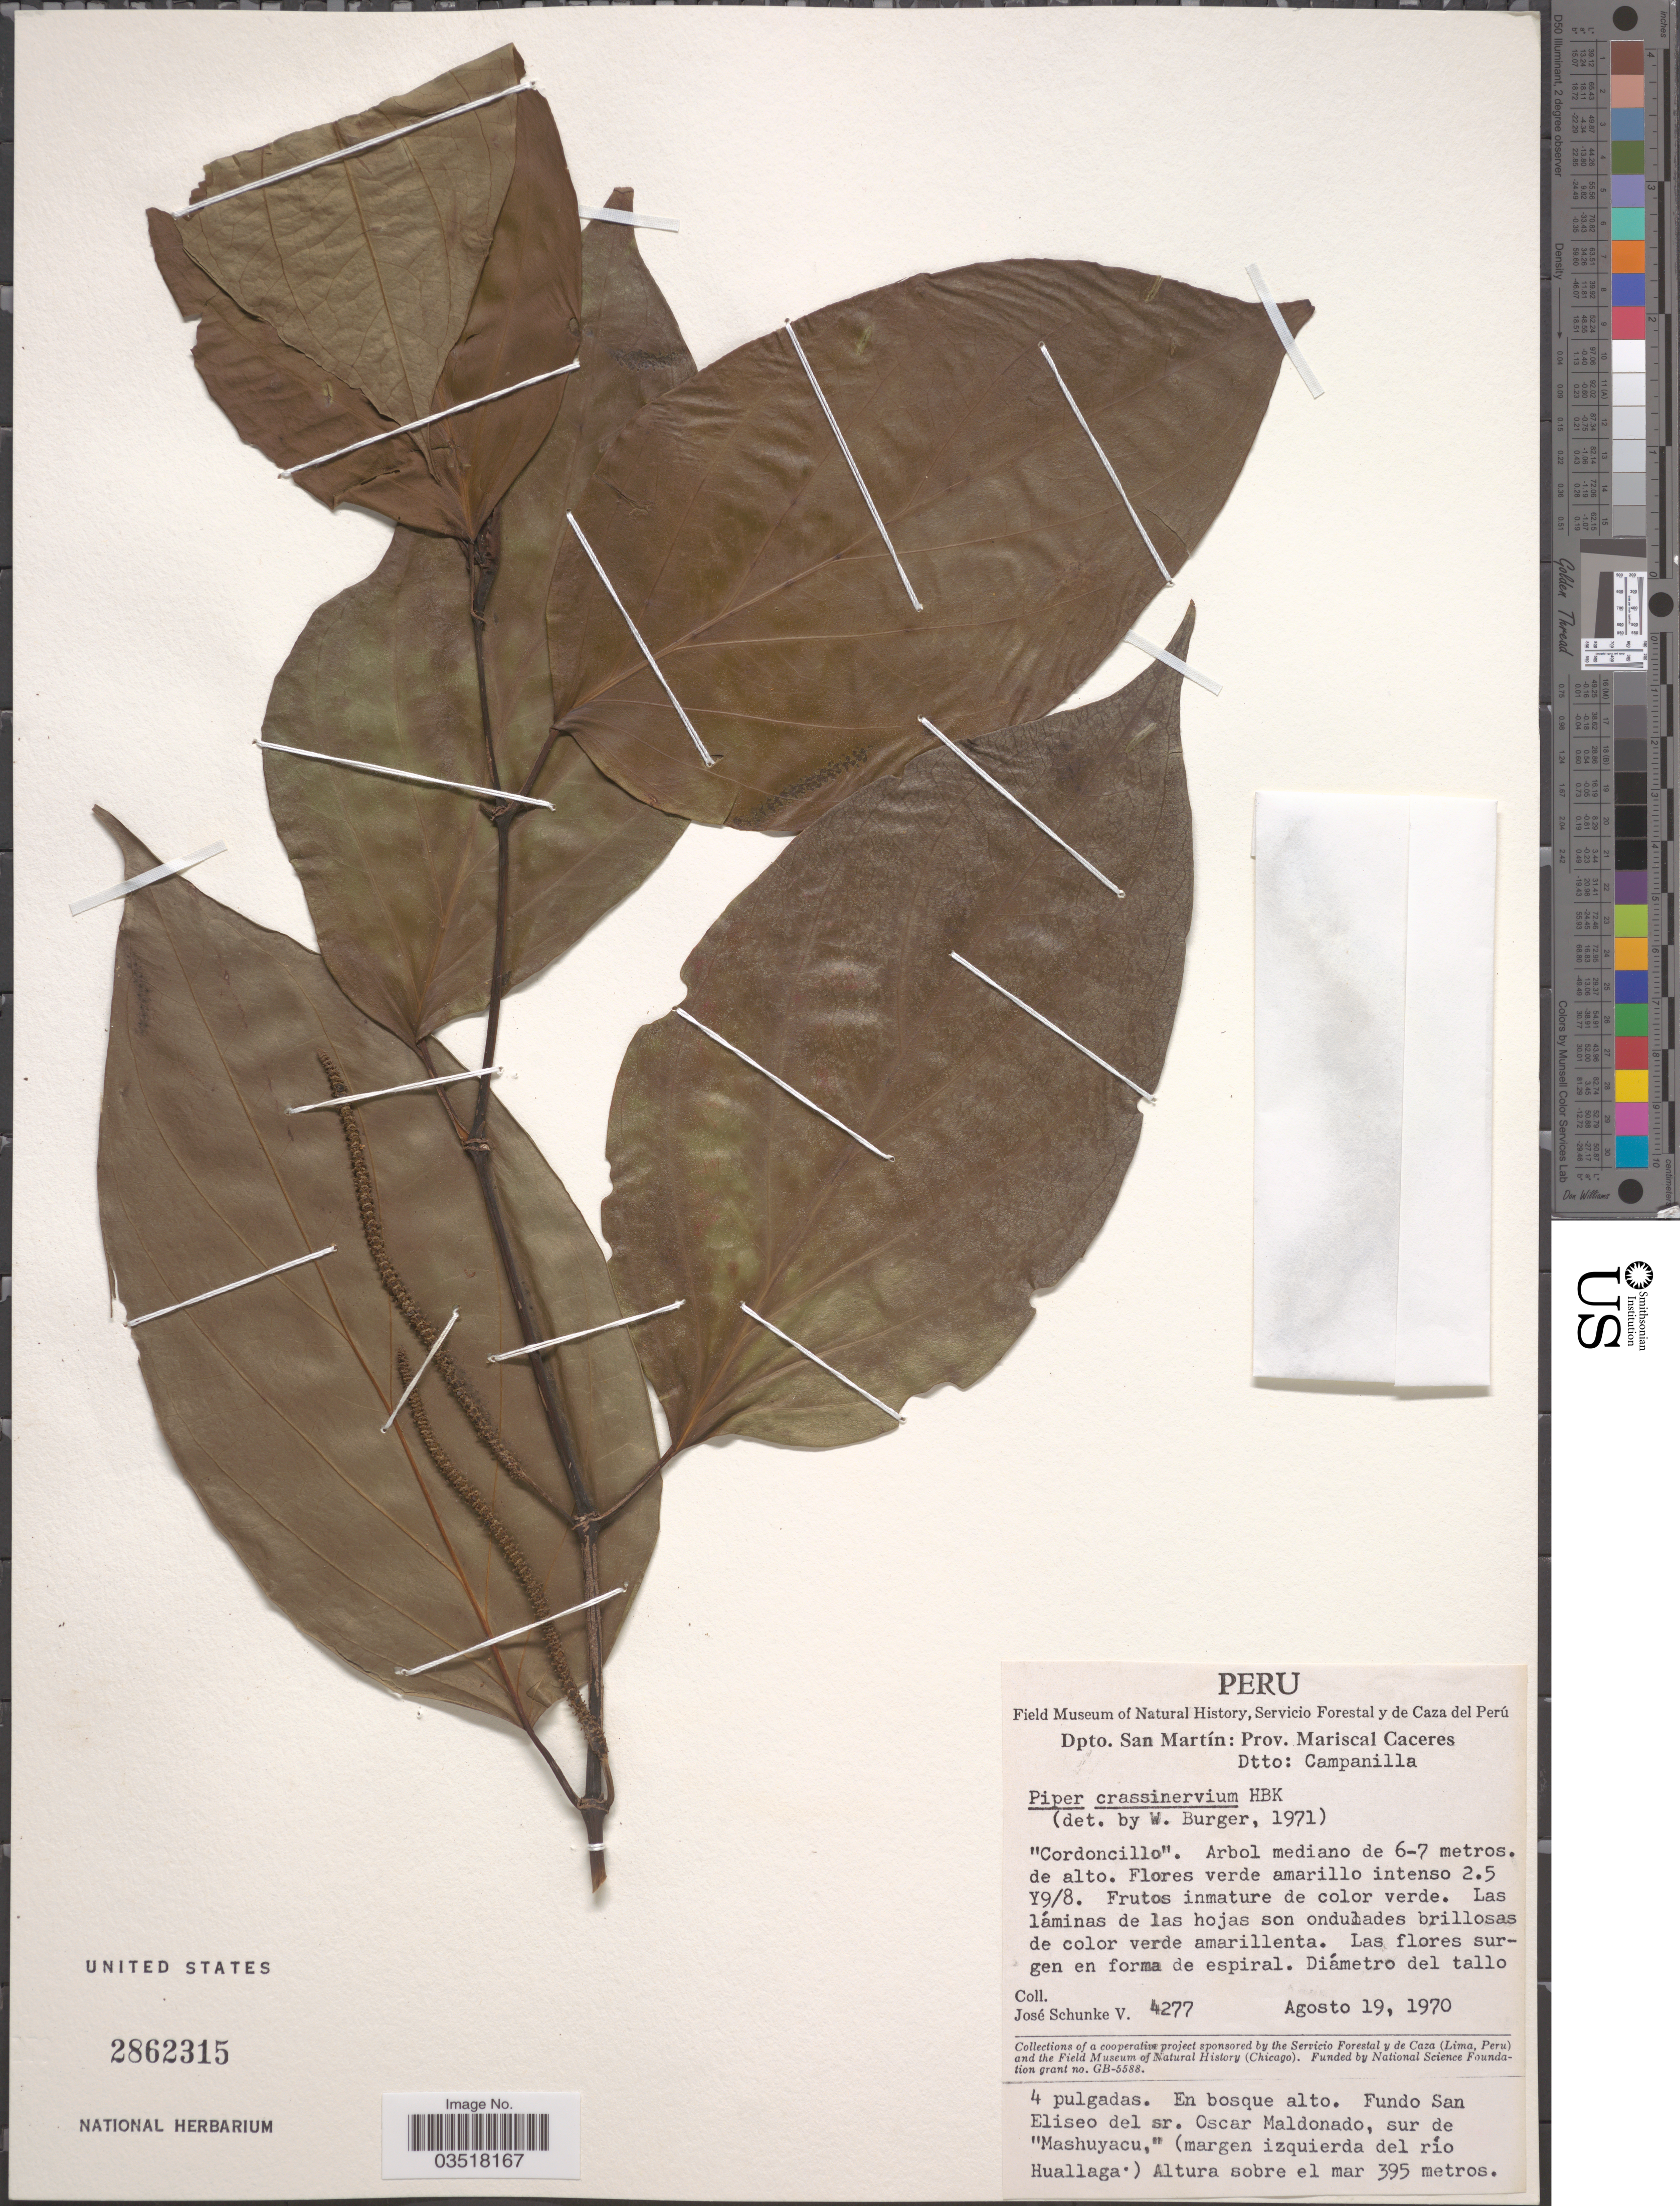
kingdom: Plantae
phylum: Tracheophyta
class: Magnoliopsida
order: Piperales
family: Piperaceae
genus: Piper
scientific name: Piper crassinervium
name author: Kunth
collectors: J. Schunke Vigo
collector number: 4177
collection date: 1970-08-19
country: Peru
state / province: San Martín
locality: Dpto. San Martín: Prov. Mariscal Caceres. Dtto: Campanilla. Fundo San Eliseo del sr. Oscar Maldonado, sur de "Mashuyacu," (margen izquierda del río Huallaga.)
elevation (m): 395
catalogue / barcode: US 2862315